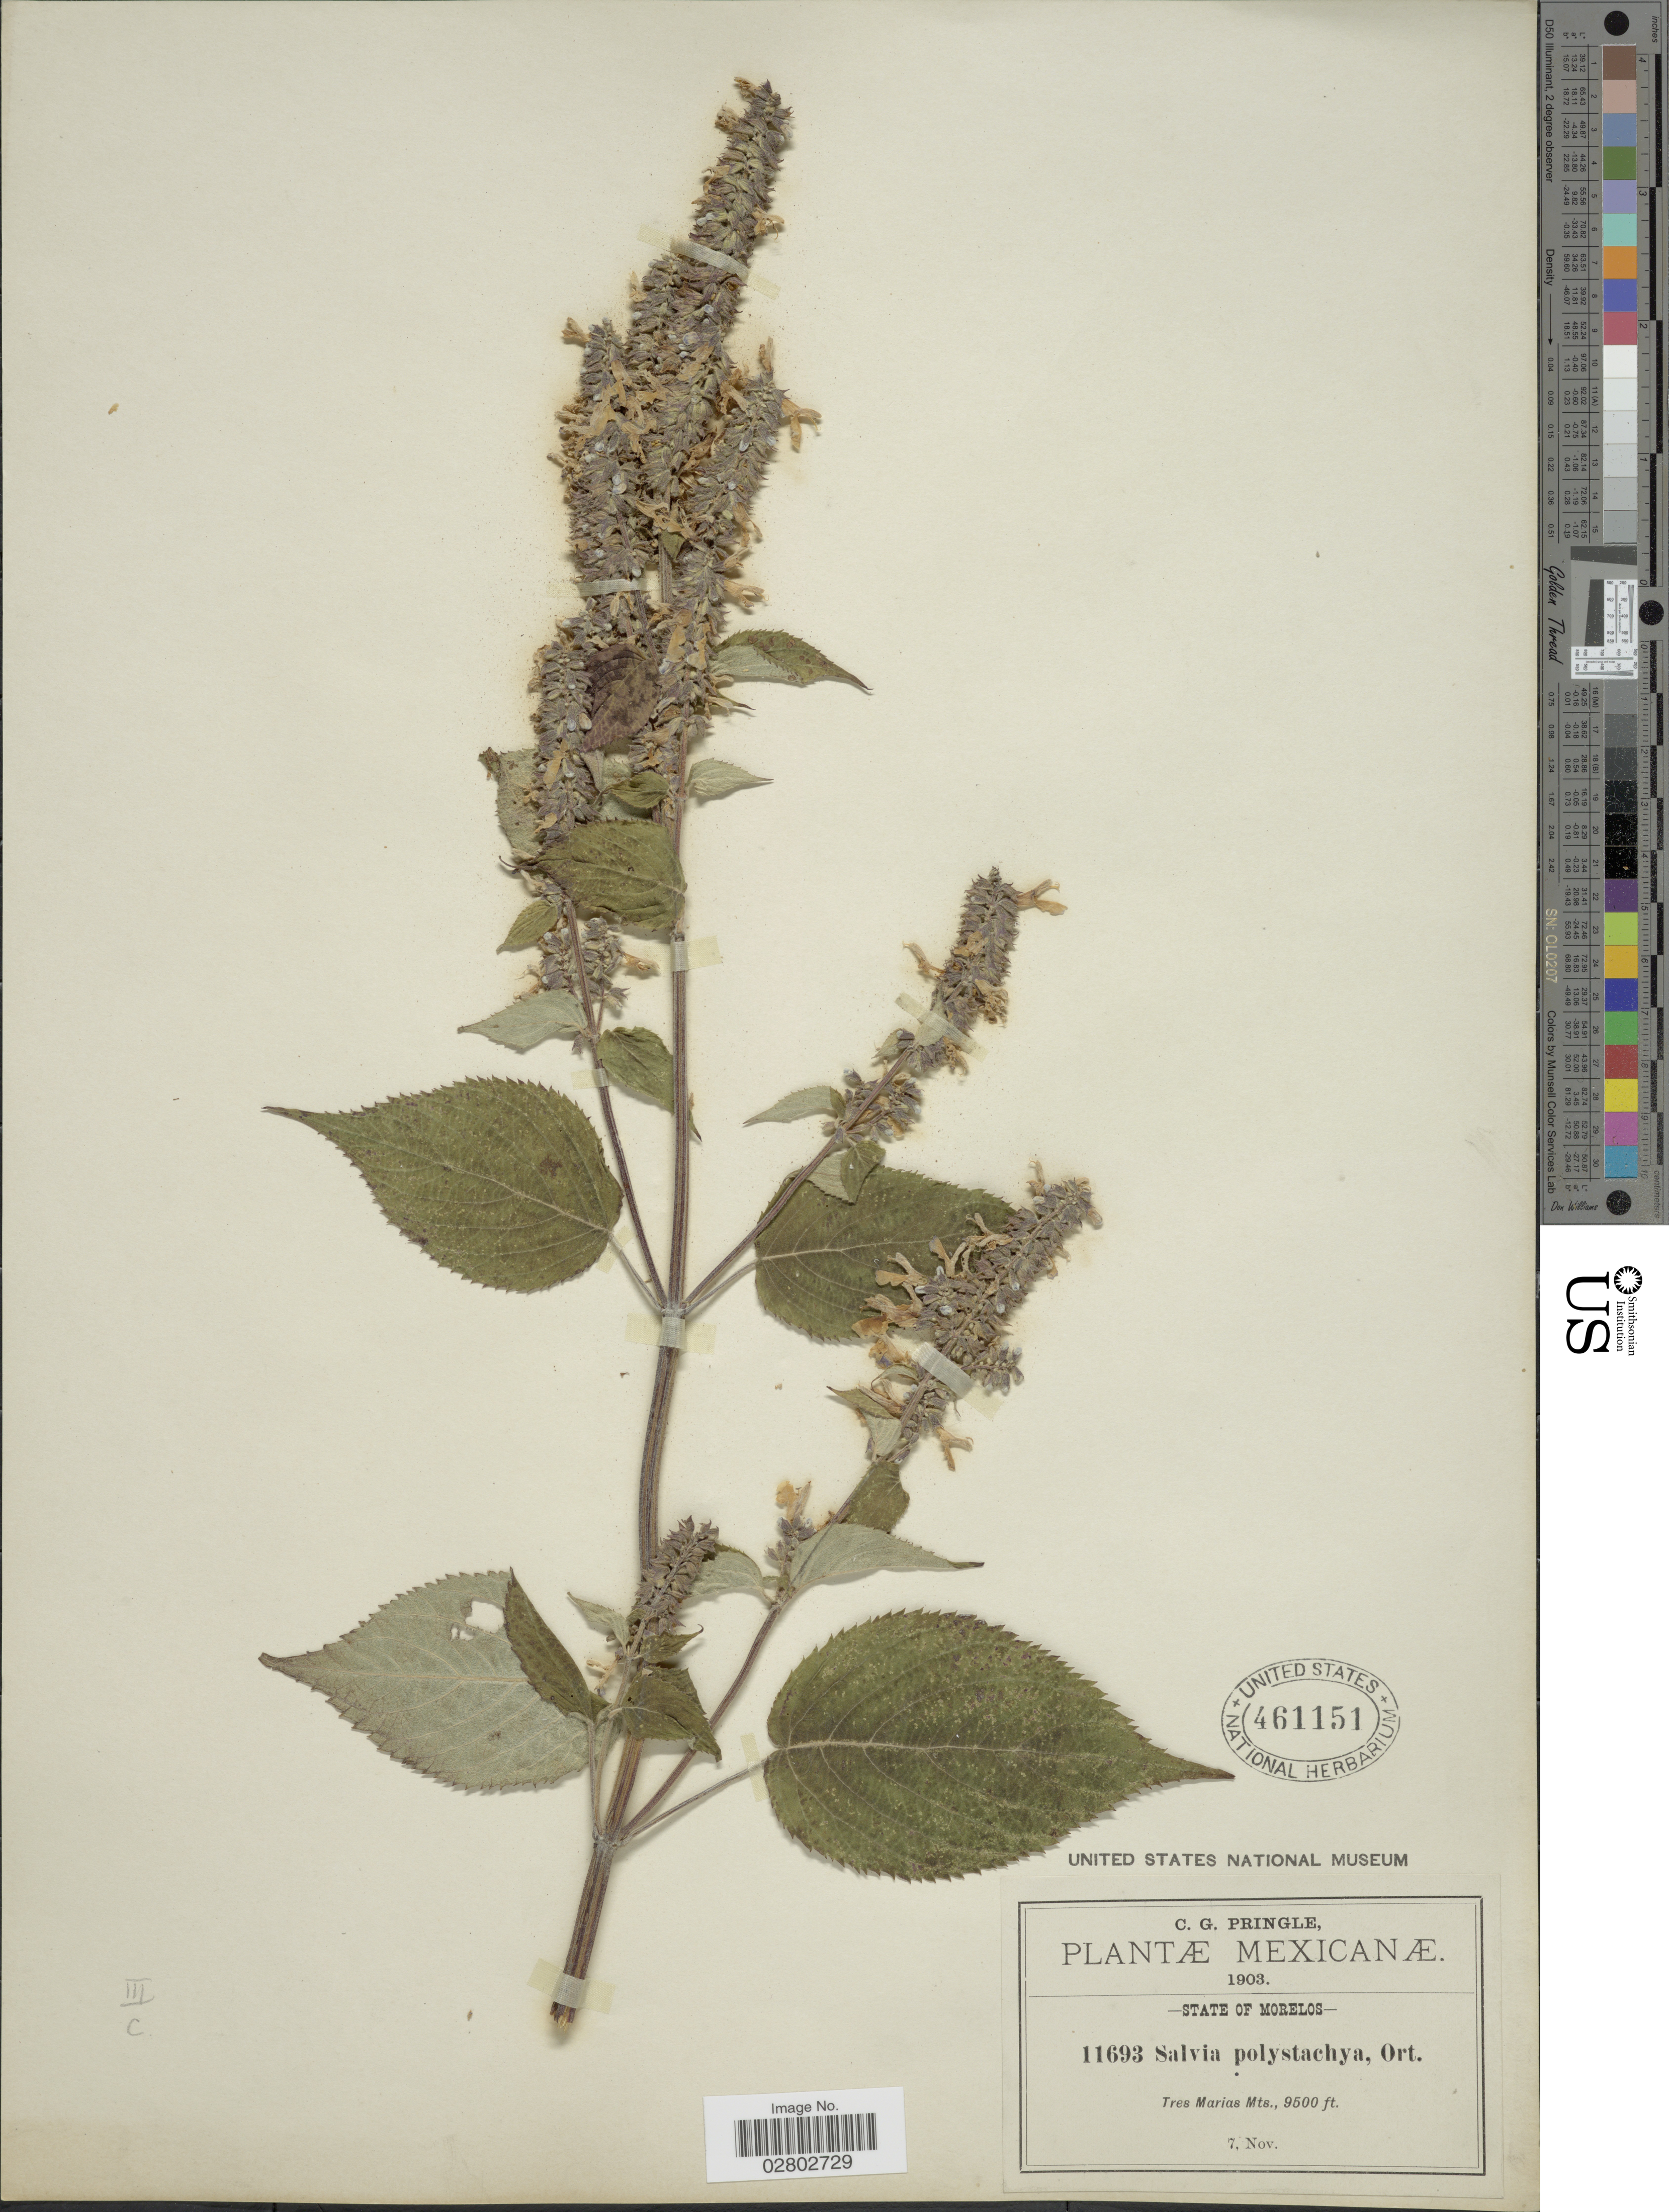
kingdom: Plantae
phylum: Tracheophyta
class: Magnoliopsida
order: Lamiales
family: Lamiaceae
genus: Salvia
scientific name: Salvia polystachya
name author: Cav.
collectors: C. G. Pringle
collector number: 11693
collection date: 1903-11-07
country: Mexico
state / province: Morelos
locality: State of Morelos, Tres Marias Mts.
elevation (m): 2896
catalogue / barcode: US 461151